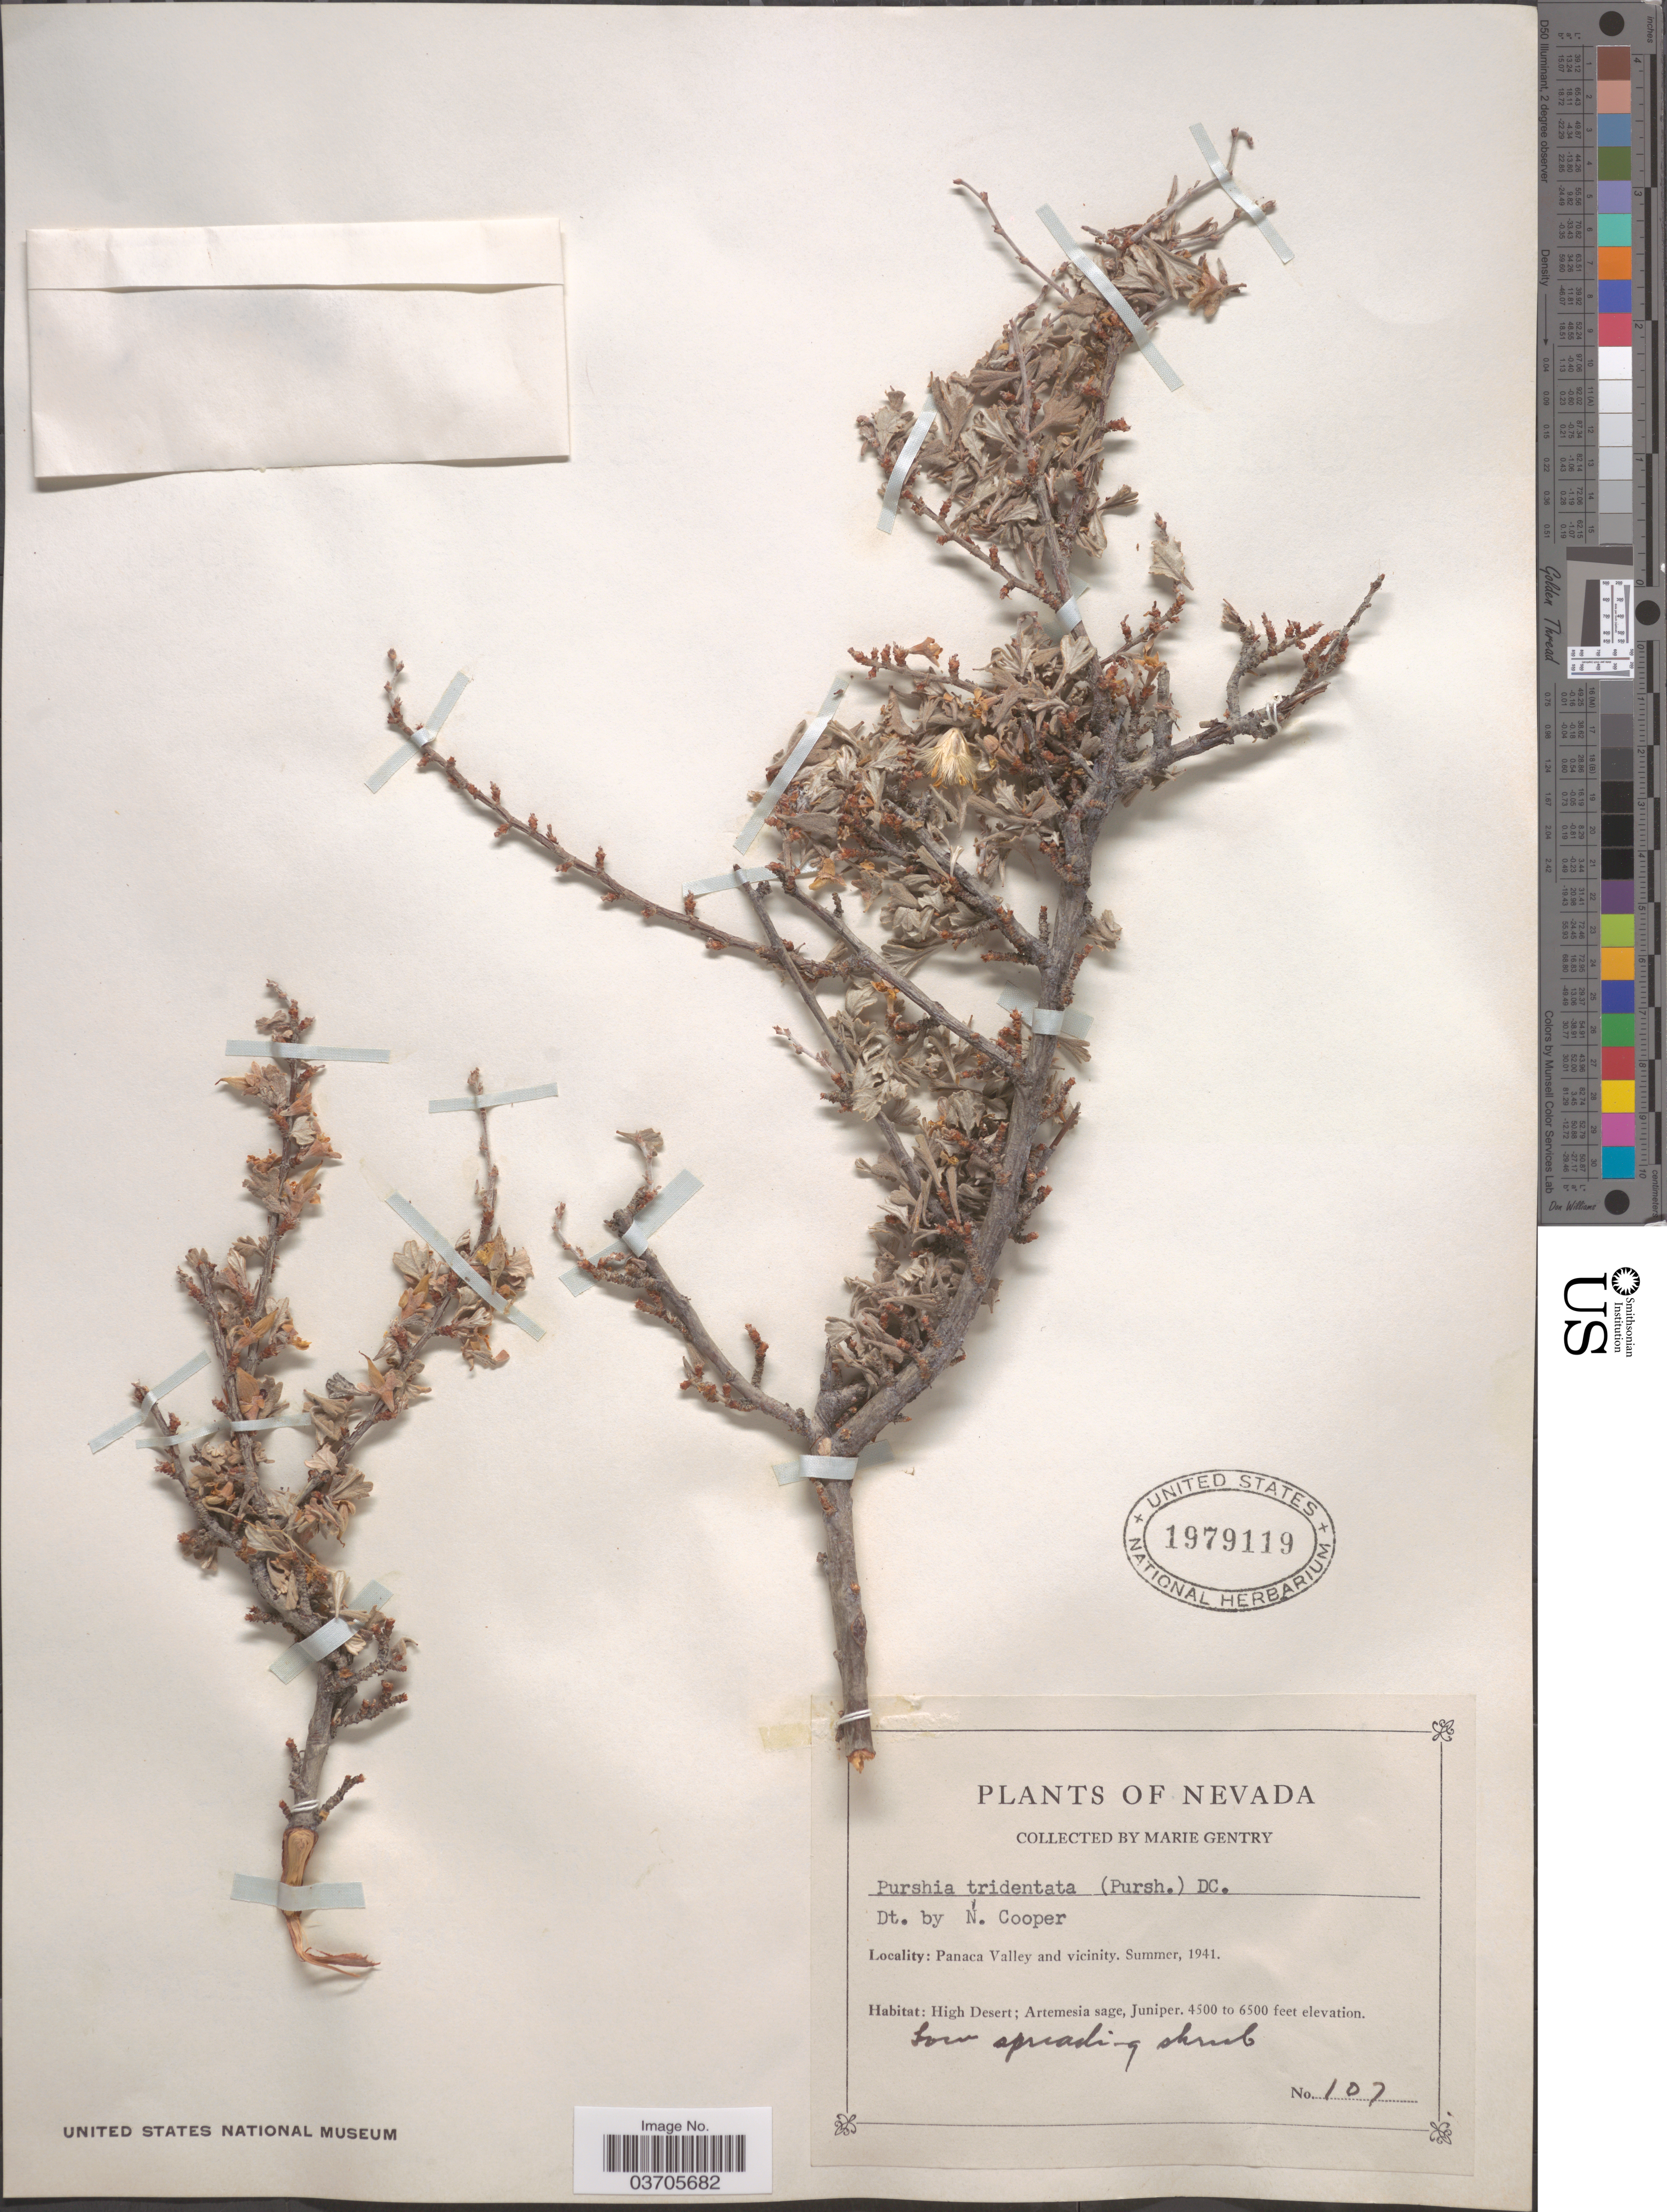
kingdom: Plantae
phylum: Tracheophyta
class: Magnoliopsida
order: Rosales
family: Rosaceae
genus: Purshia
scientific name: Purshia tridentata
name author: (Pursh) DC.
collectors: M. Gentry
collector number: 107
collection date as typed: Summer, 1941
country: United States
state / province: Nevada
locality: Panaca Valley and vicinity.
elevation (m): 1372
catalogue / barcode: US 1979119